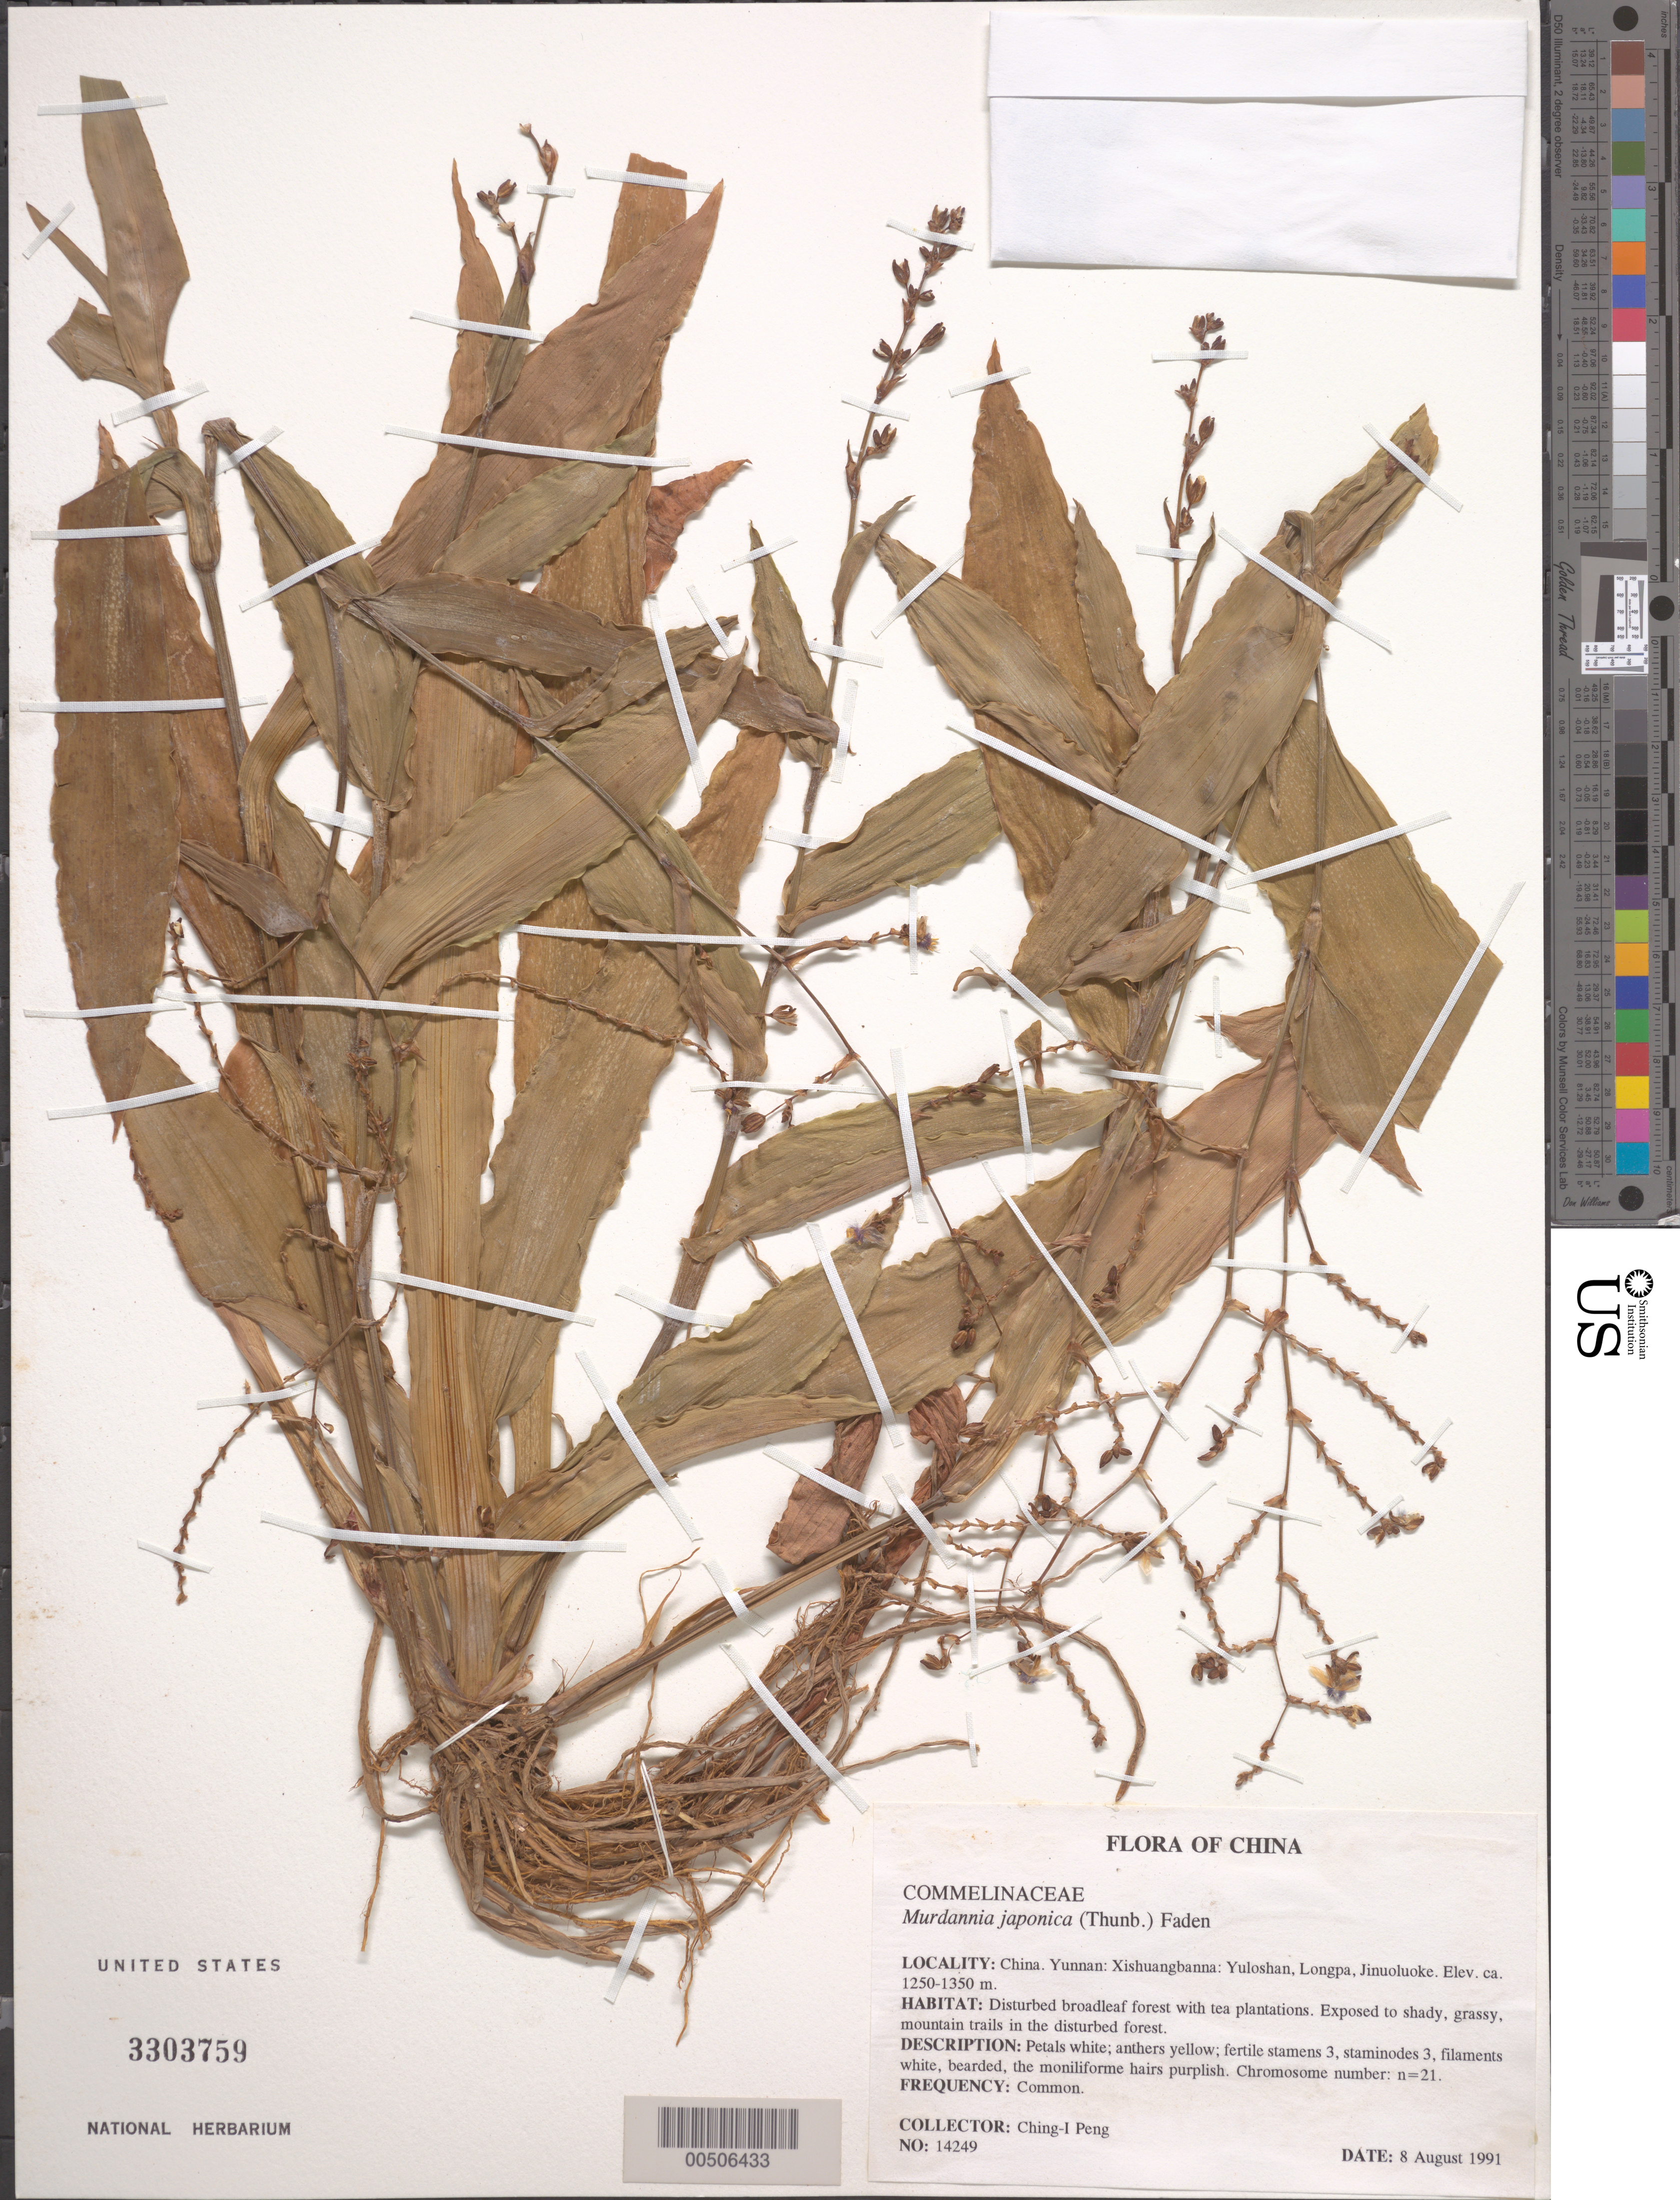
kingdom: Plantae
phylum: Tracheophyta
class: Liliopsida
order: Commelinales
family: Commelinaceae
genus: Murdannia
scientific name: Murdannia japonica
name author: (Thunb.) Faden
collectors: C.-I Peng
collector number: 14249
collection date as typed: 08 Aug 1991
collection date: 1991-08-08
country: China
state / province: Yunnan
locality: Xishuangbanna, yuloshan, longpa, junuoluoke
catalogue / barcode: US 3303759